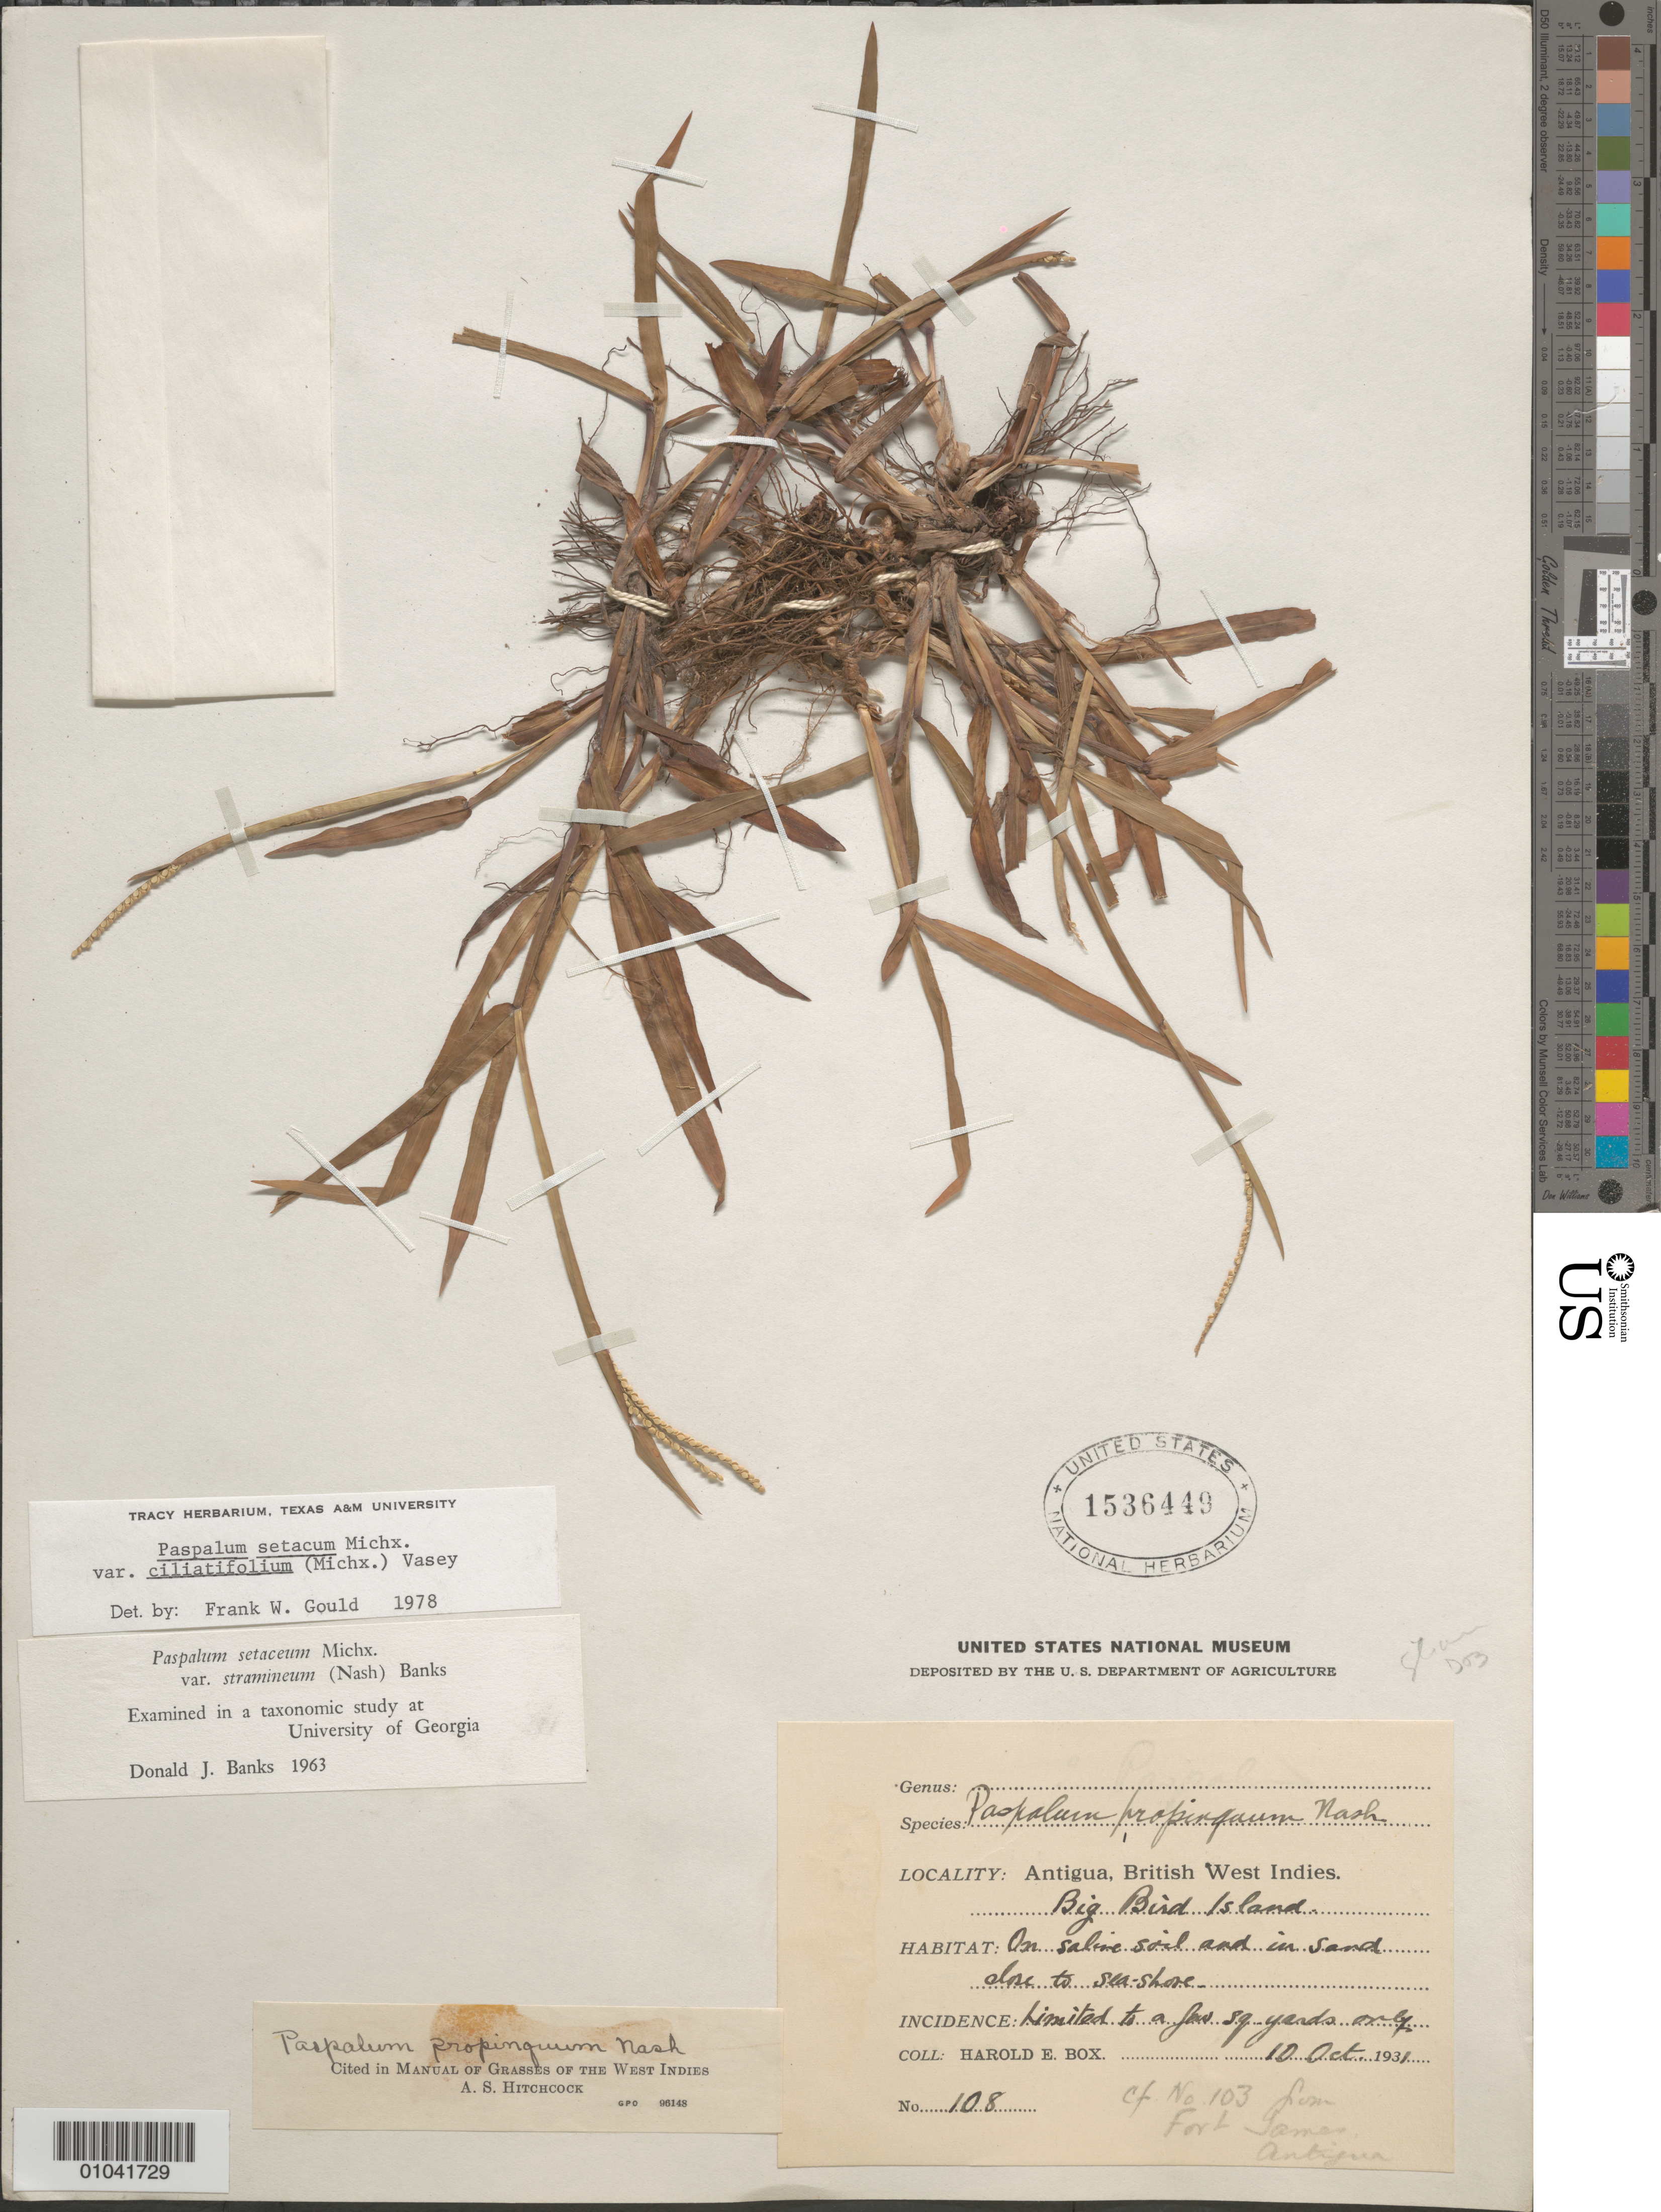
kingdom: Plantae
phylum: Tracheophyta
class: Liliopsida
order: Poales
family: Poaceae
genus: Paspalum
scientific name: Paspalum setaceum var. ciliatifolium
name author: (Michx.) Vasey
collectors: H. E. Box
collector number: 108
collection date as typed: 10 Oct 1931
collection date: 1931-10-10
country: Antigua and Barbuda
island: Antigua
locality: Big Bird Island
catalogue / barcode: US 1536449